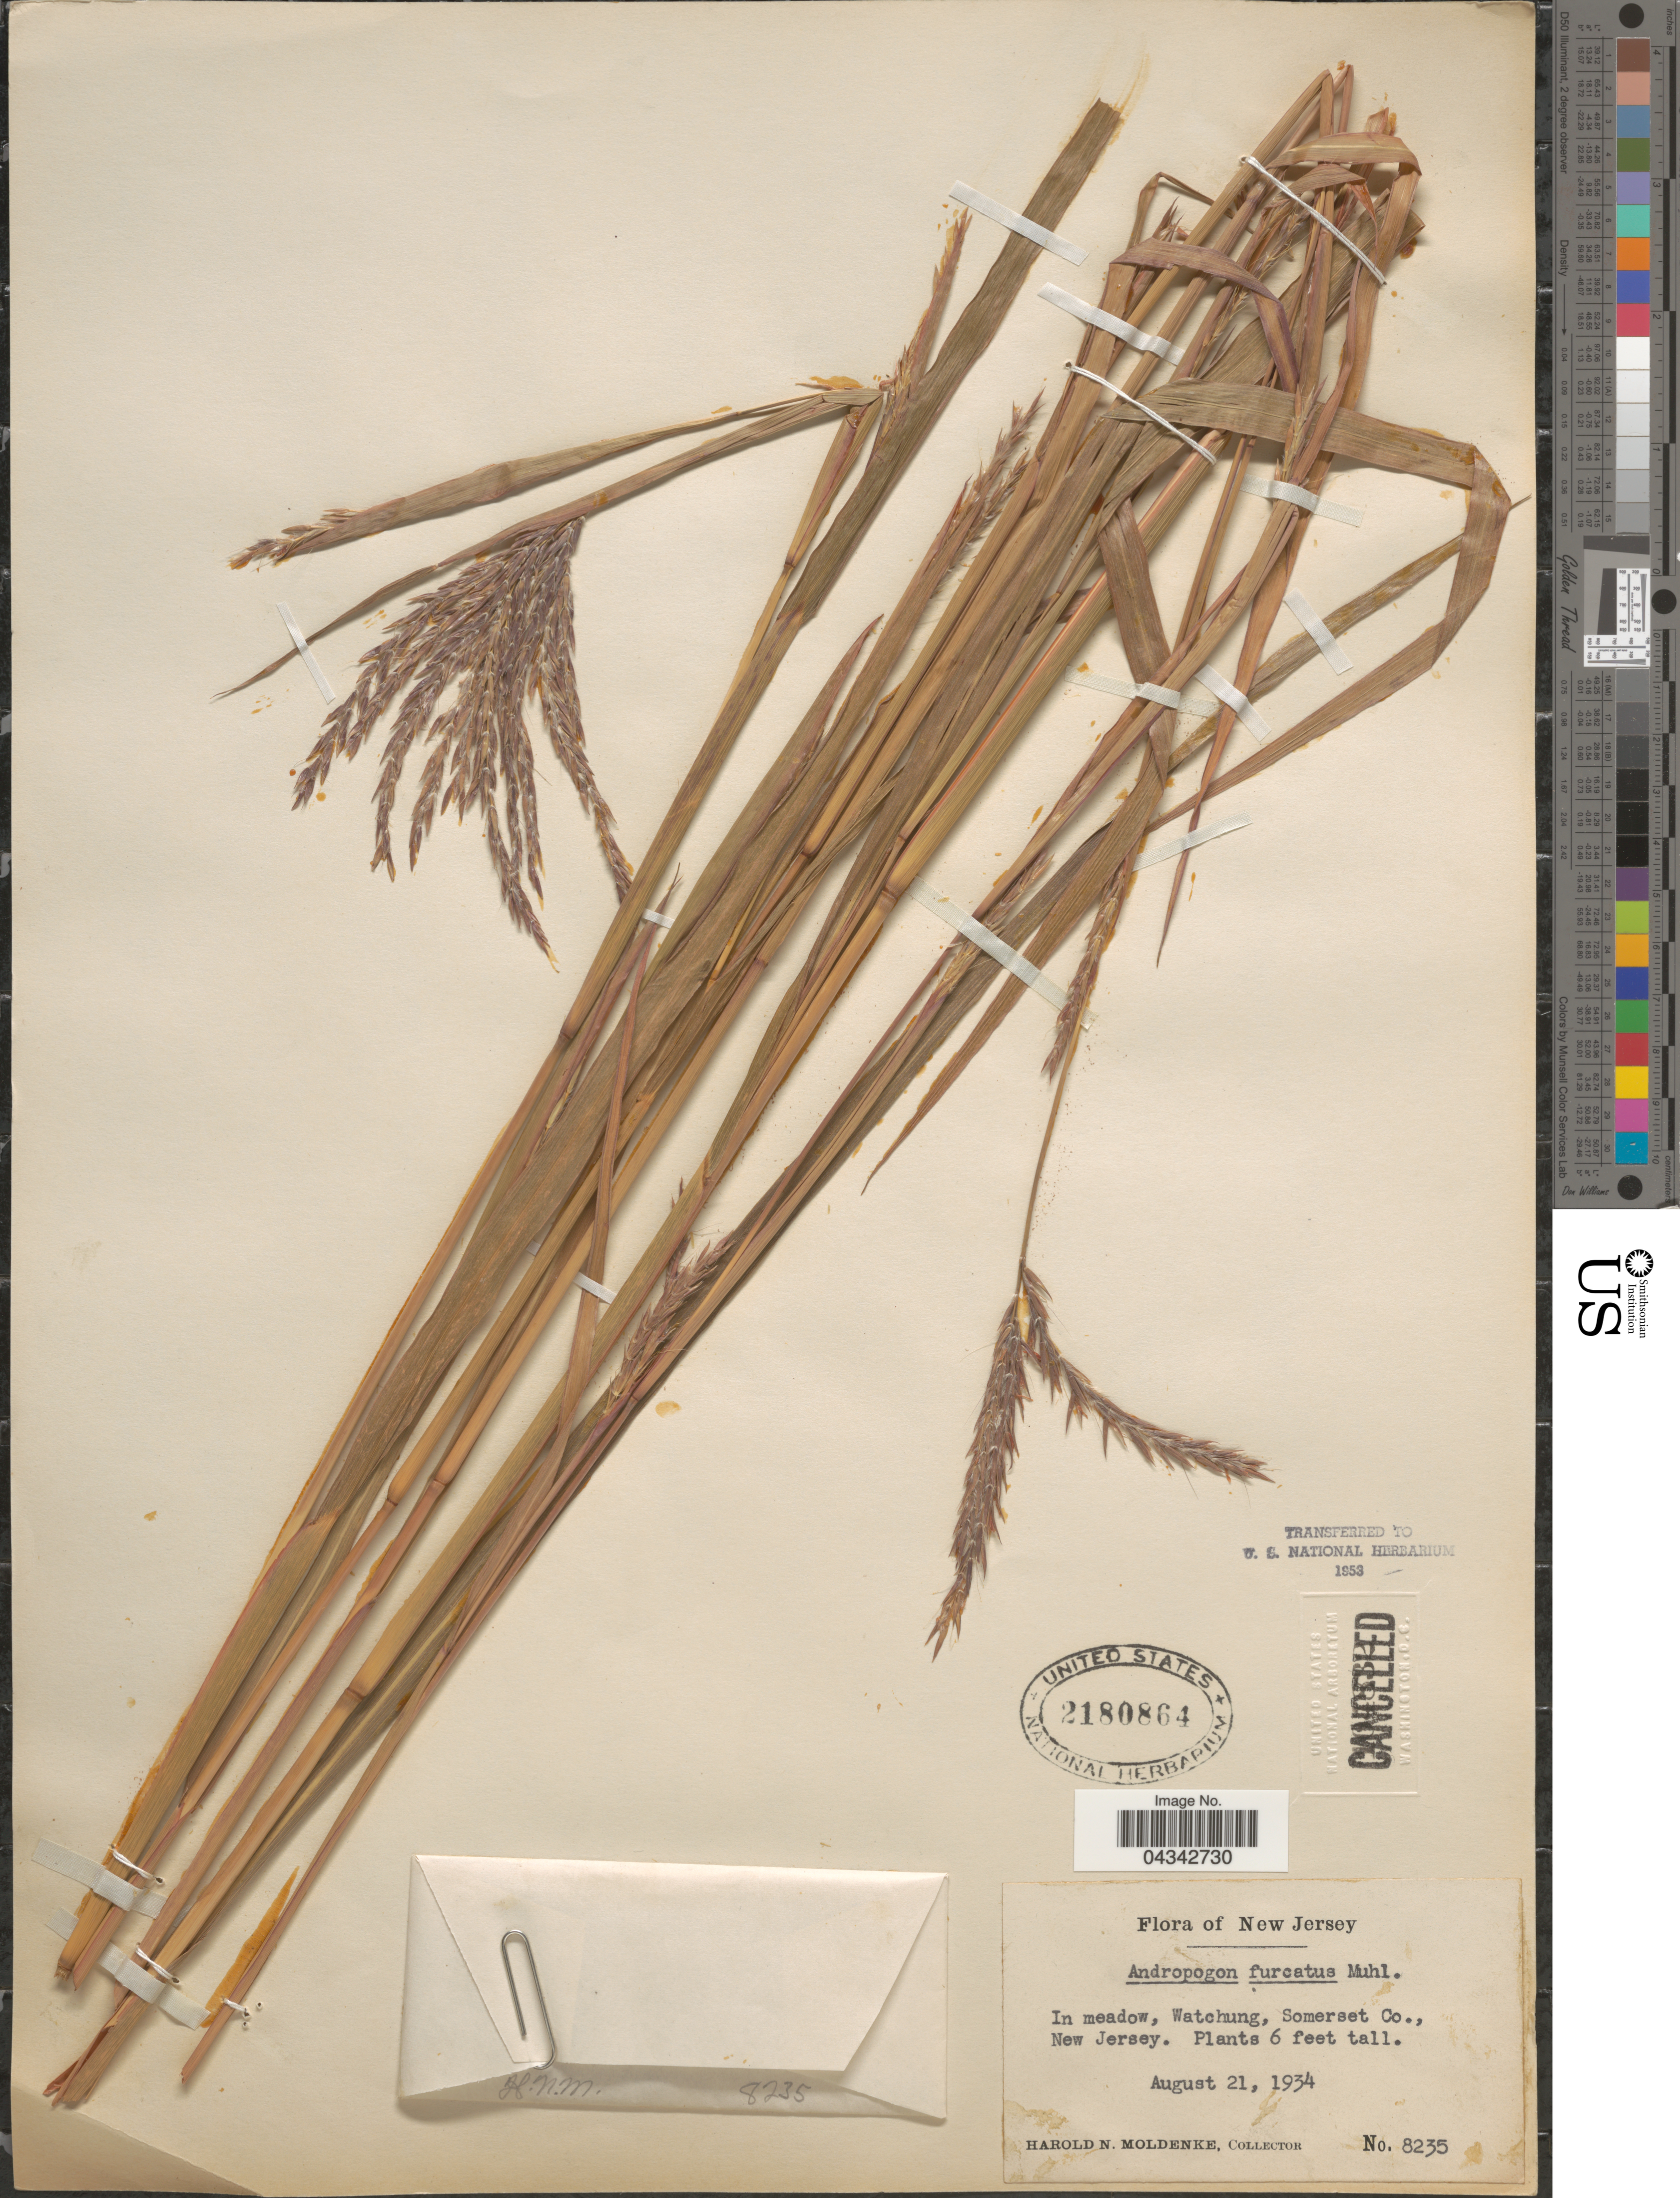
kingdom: Plantae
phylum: Tracheophyta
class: Liliopsida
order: Poales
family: Poaceae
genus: Andropogon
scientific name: Andropogon gerardii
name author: Vitman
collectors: H. N. Moldenke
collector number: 8235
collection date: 1934-08-21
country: United States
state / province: New Jersey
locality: Watchung, Somerset Co.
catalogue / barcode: US 2180864